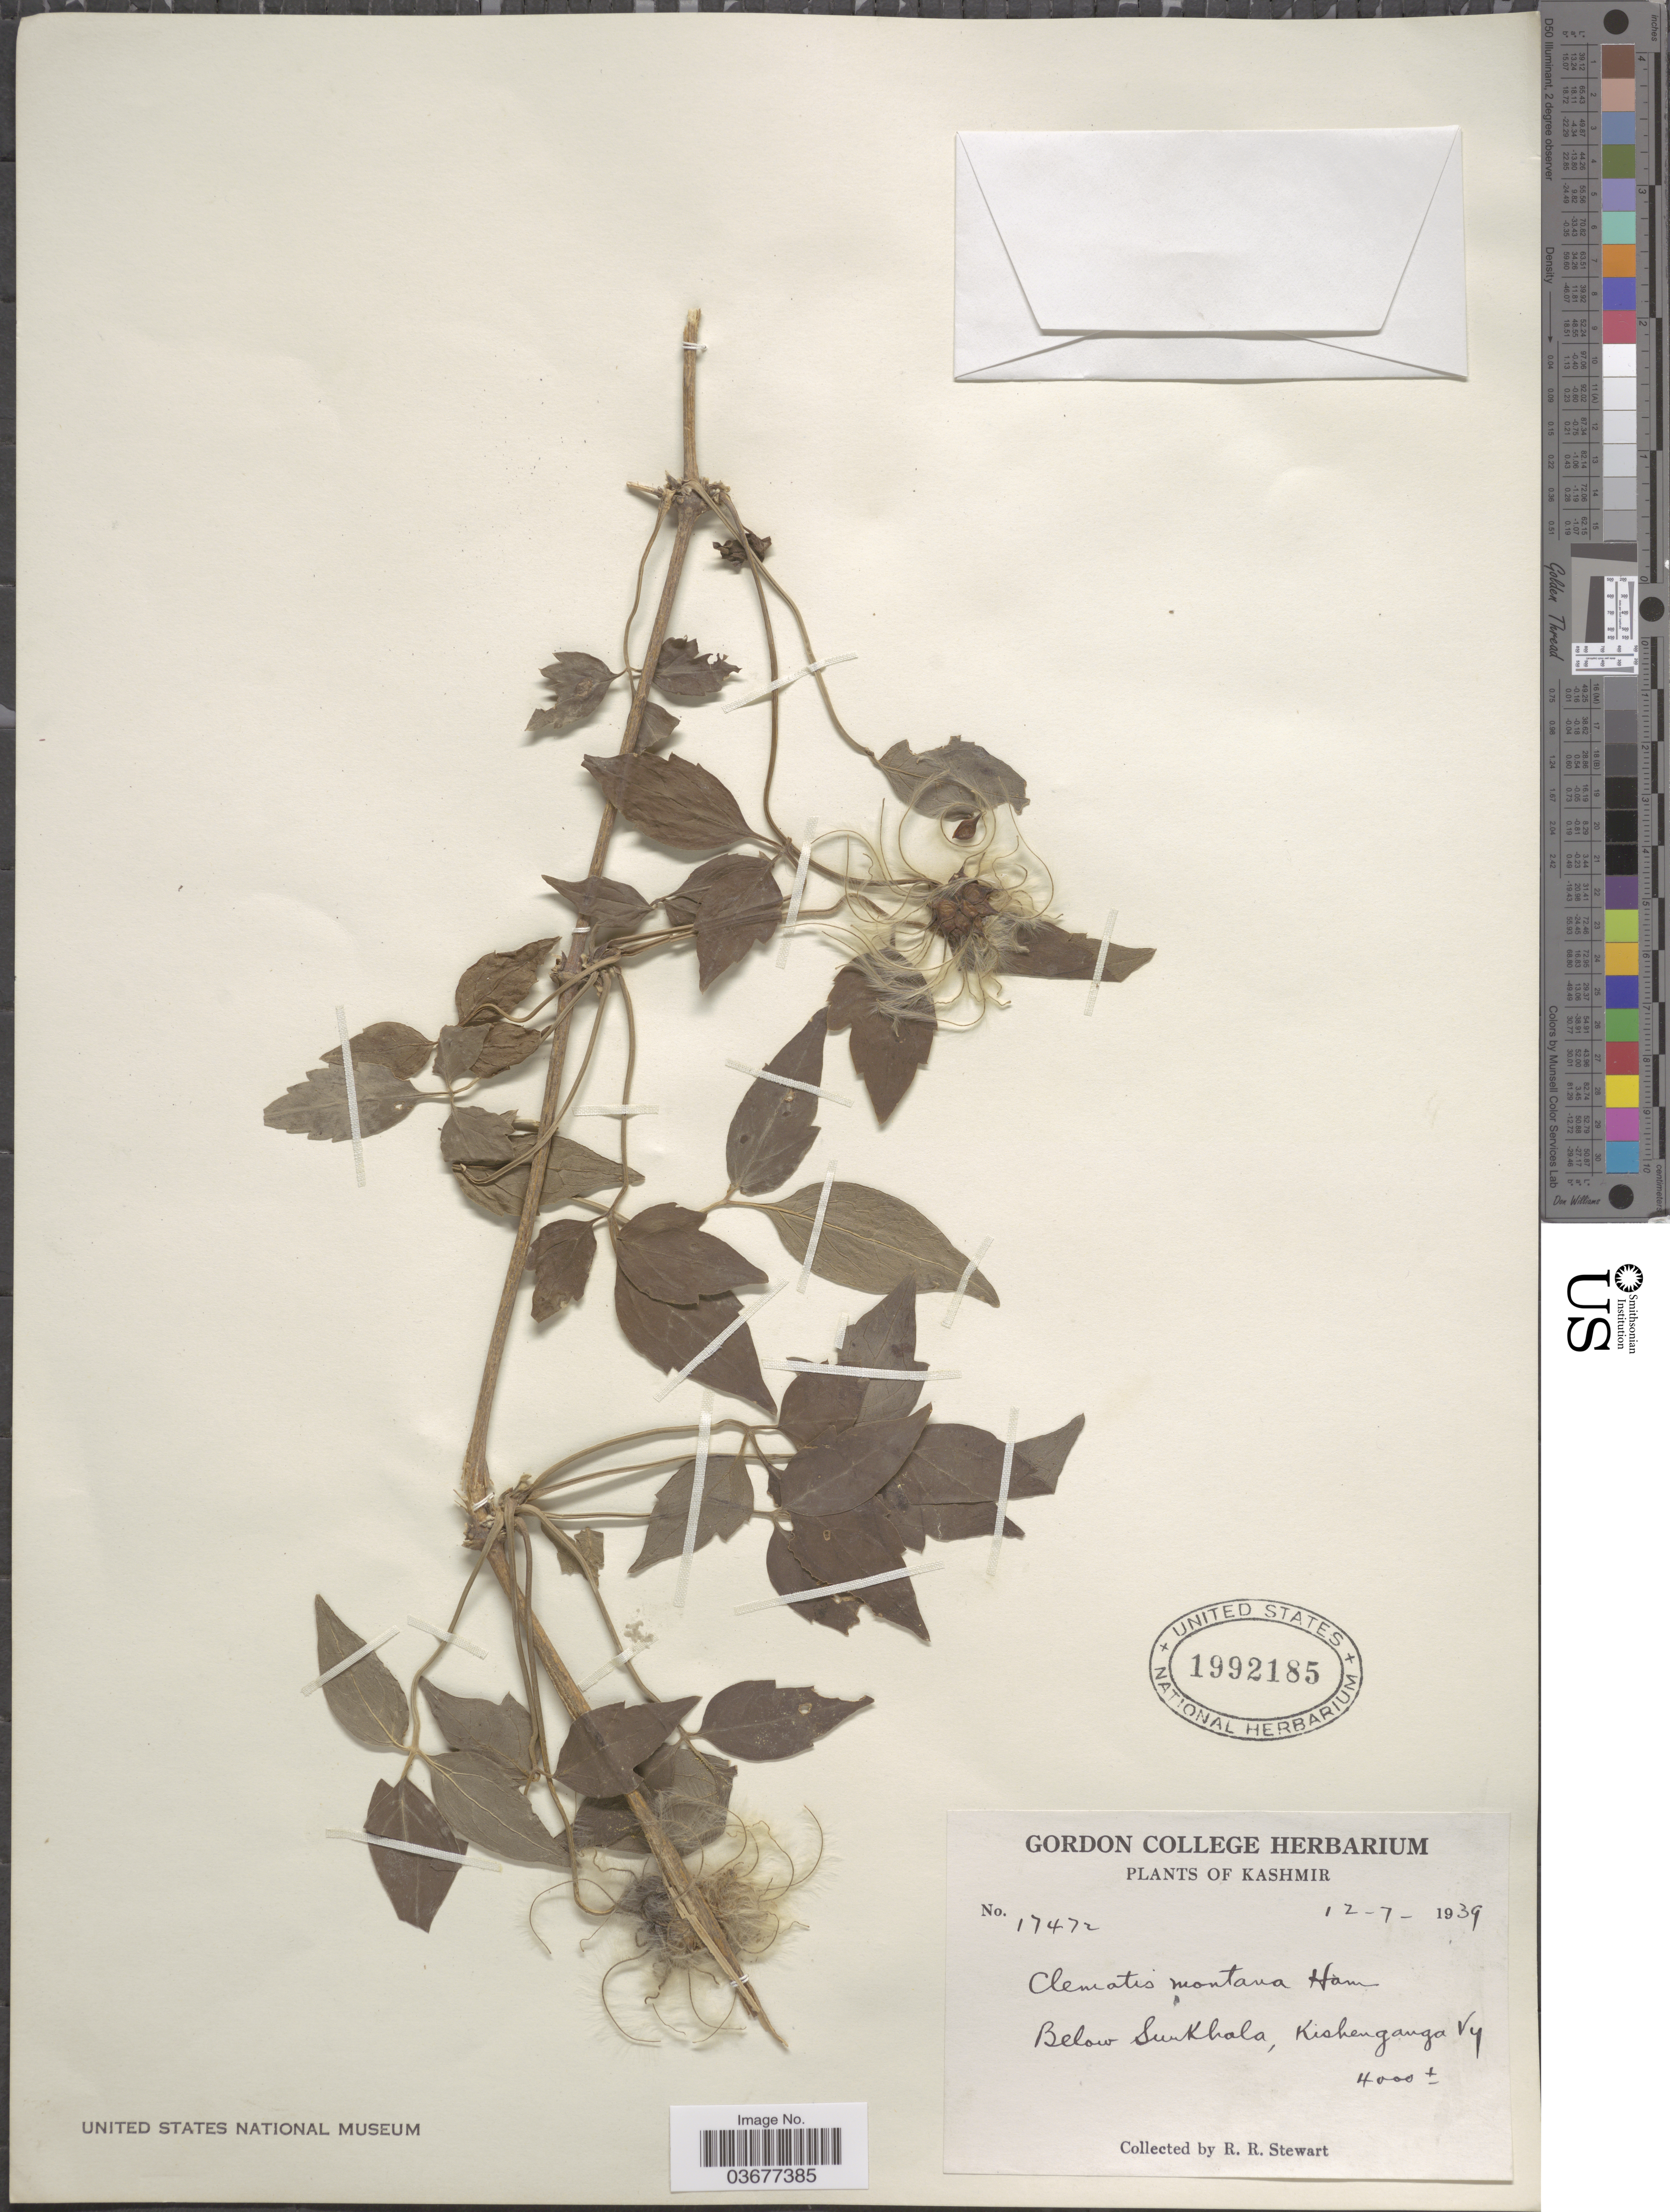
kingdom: Plantae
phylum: Tracheophyta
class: Magnoliopsida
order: Ranunculales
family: Ranunculaceae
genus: Clematis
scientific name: Clematis montana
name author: Buch.-Ham. ex DC.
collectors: R. Stewart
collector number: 17472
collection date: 1939-07-12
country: India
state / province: Jammu and Kashmir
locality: Below Sunkhola, Kishenganga Vy.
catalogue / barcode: US 1992185